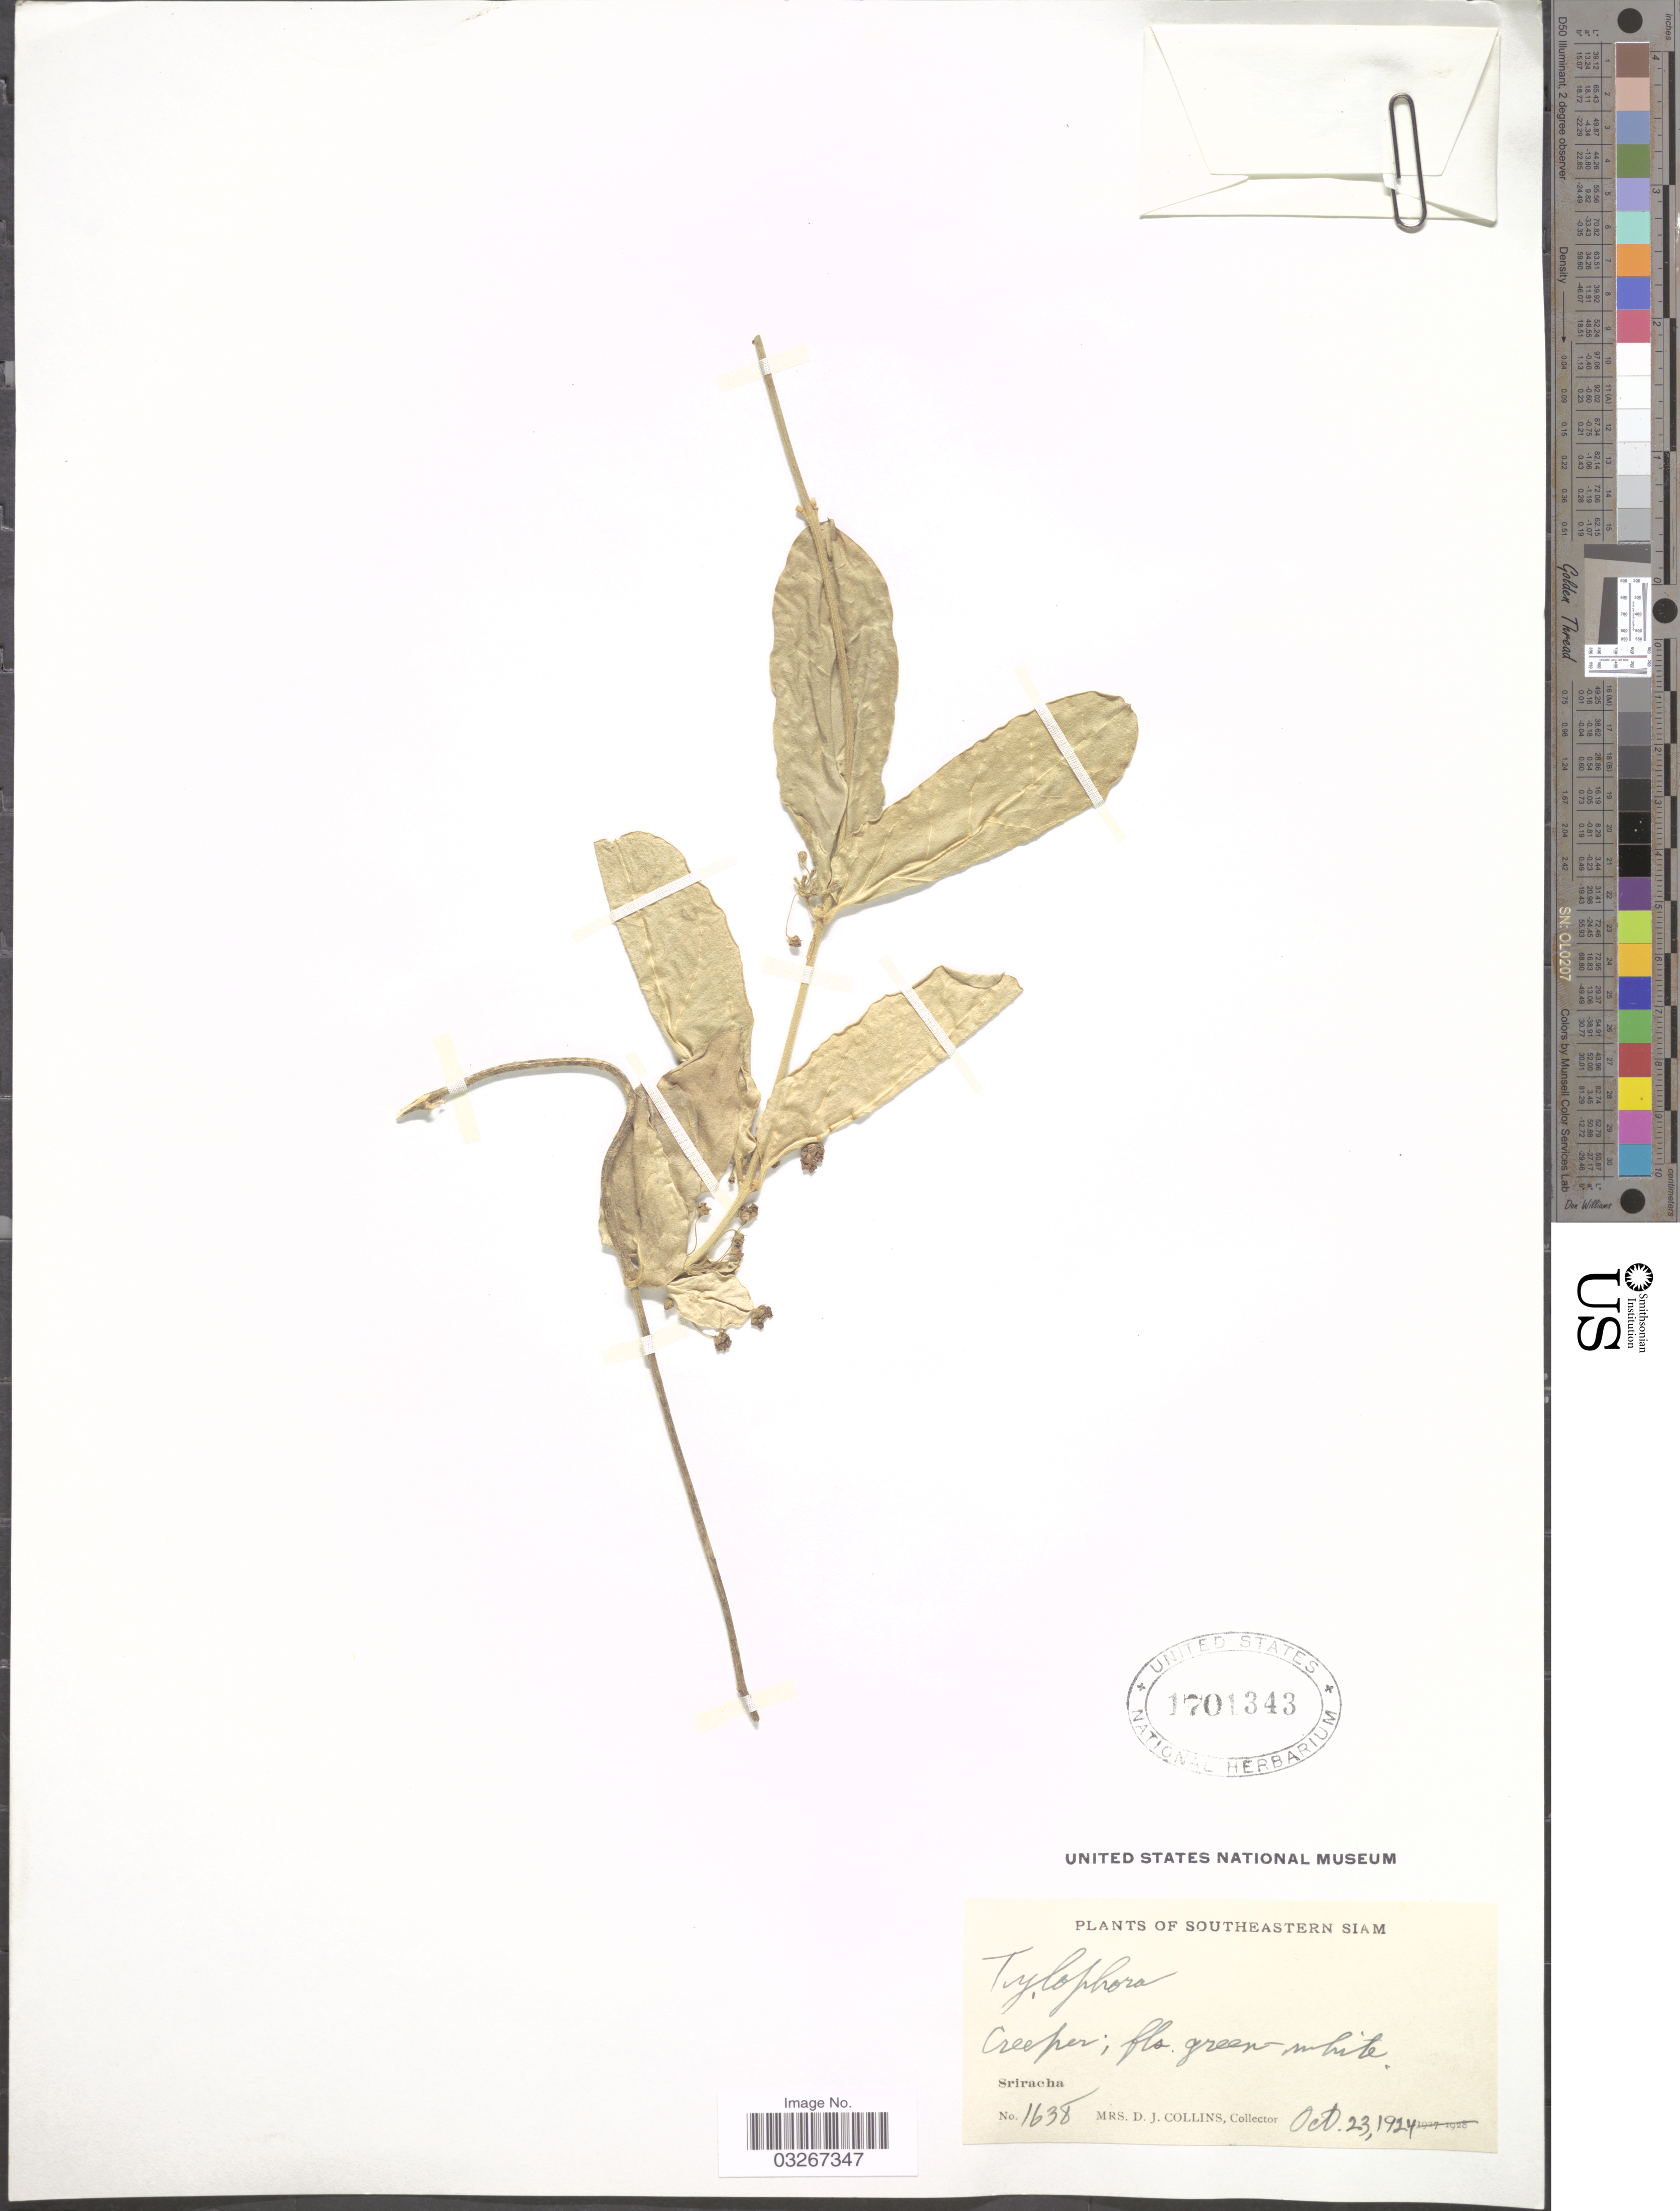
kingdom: Plantae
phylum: Tracheophyta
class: Magnoliopsida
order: Gentianales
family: Apocynaceae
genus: Tylophora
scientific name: Tylophora sp.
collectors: Mrs. D. J. Collins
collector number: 1638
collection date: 1924-10-23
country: Thailand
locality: Southeastern Siam. Sriracha.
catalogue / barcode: US 1701343